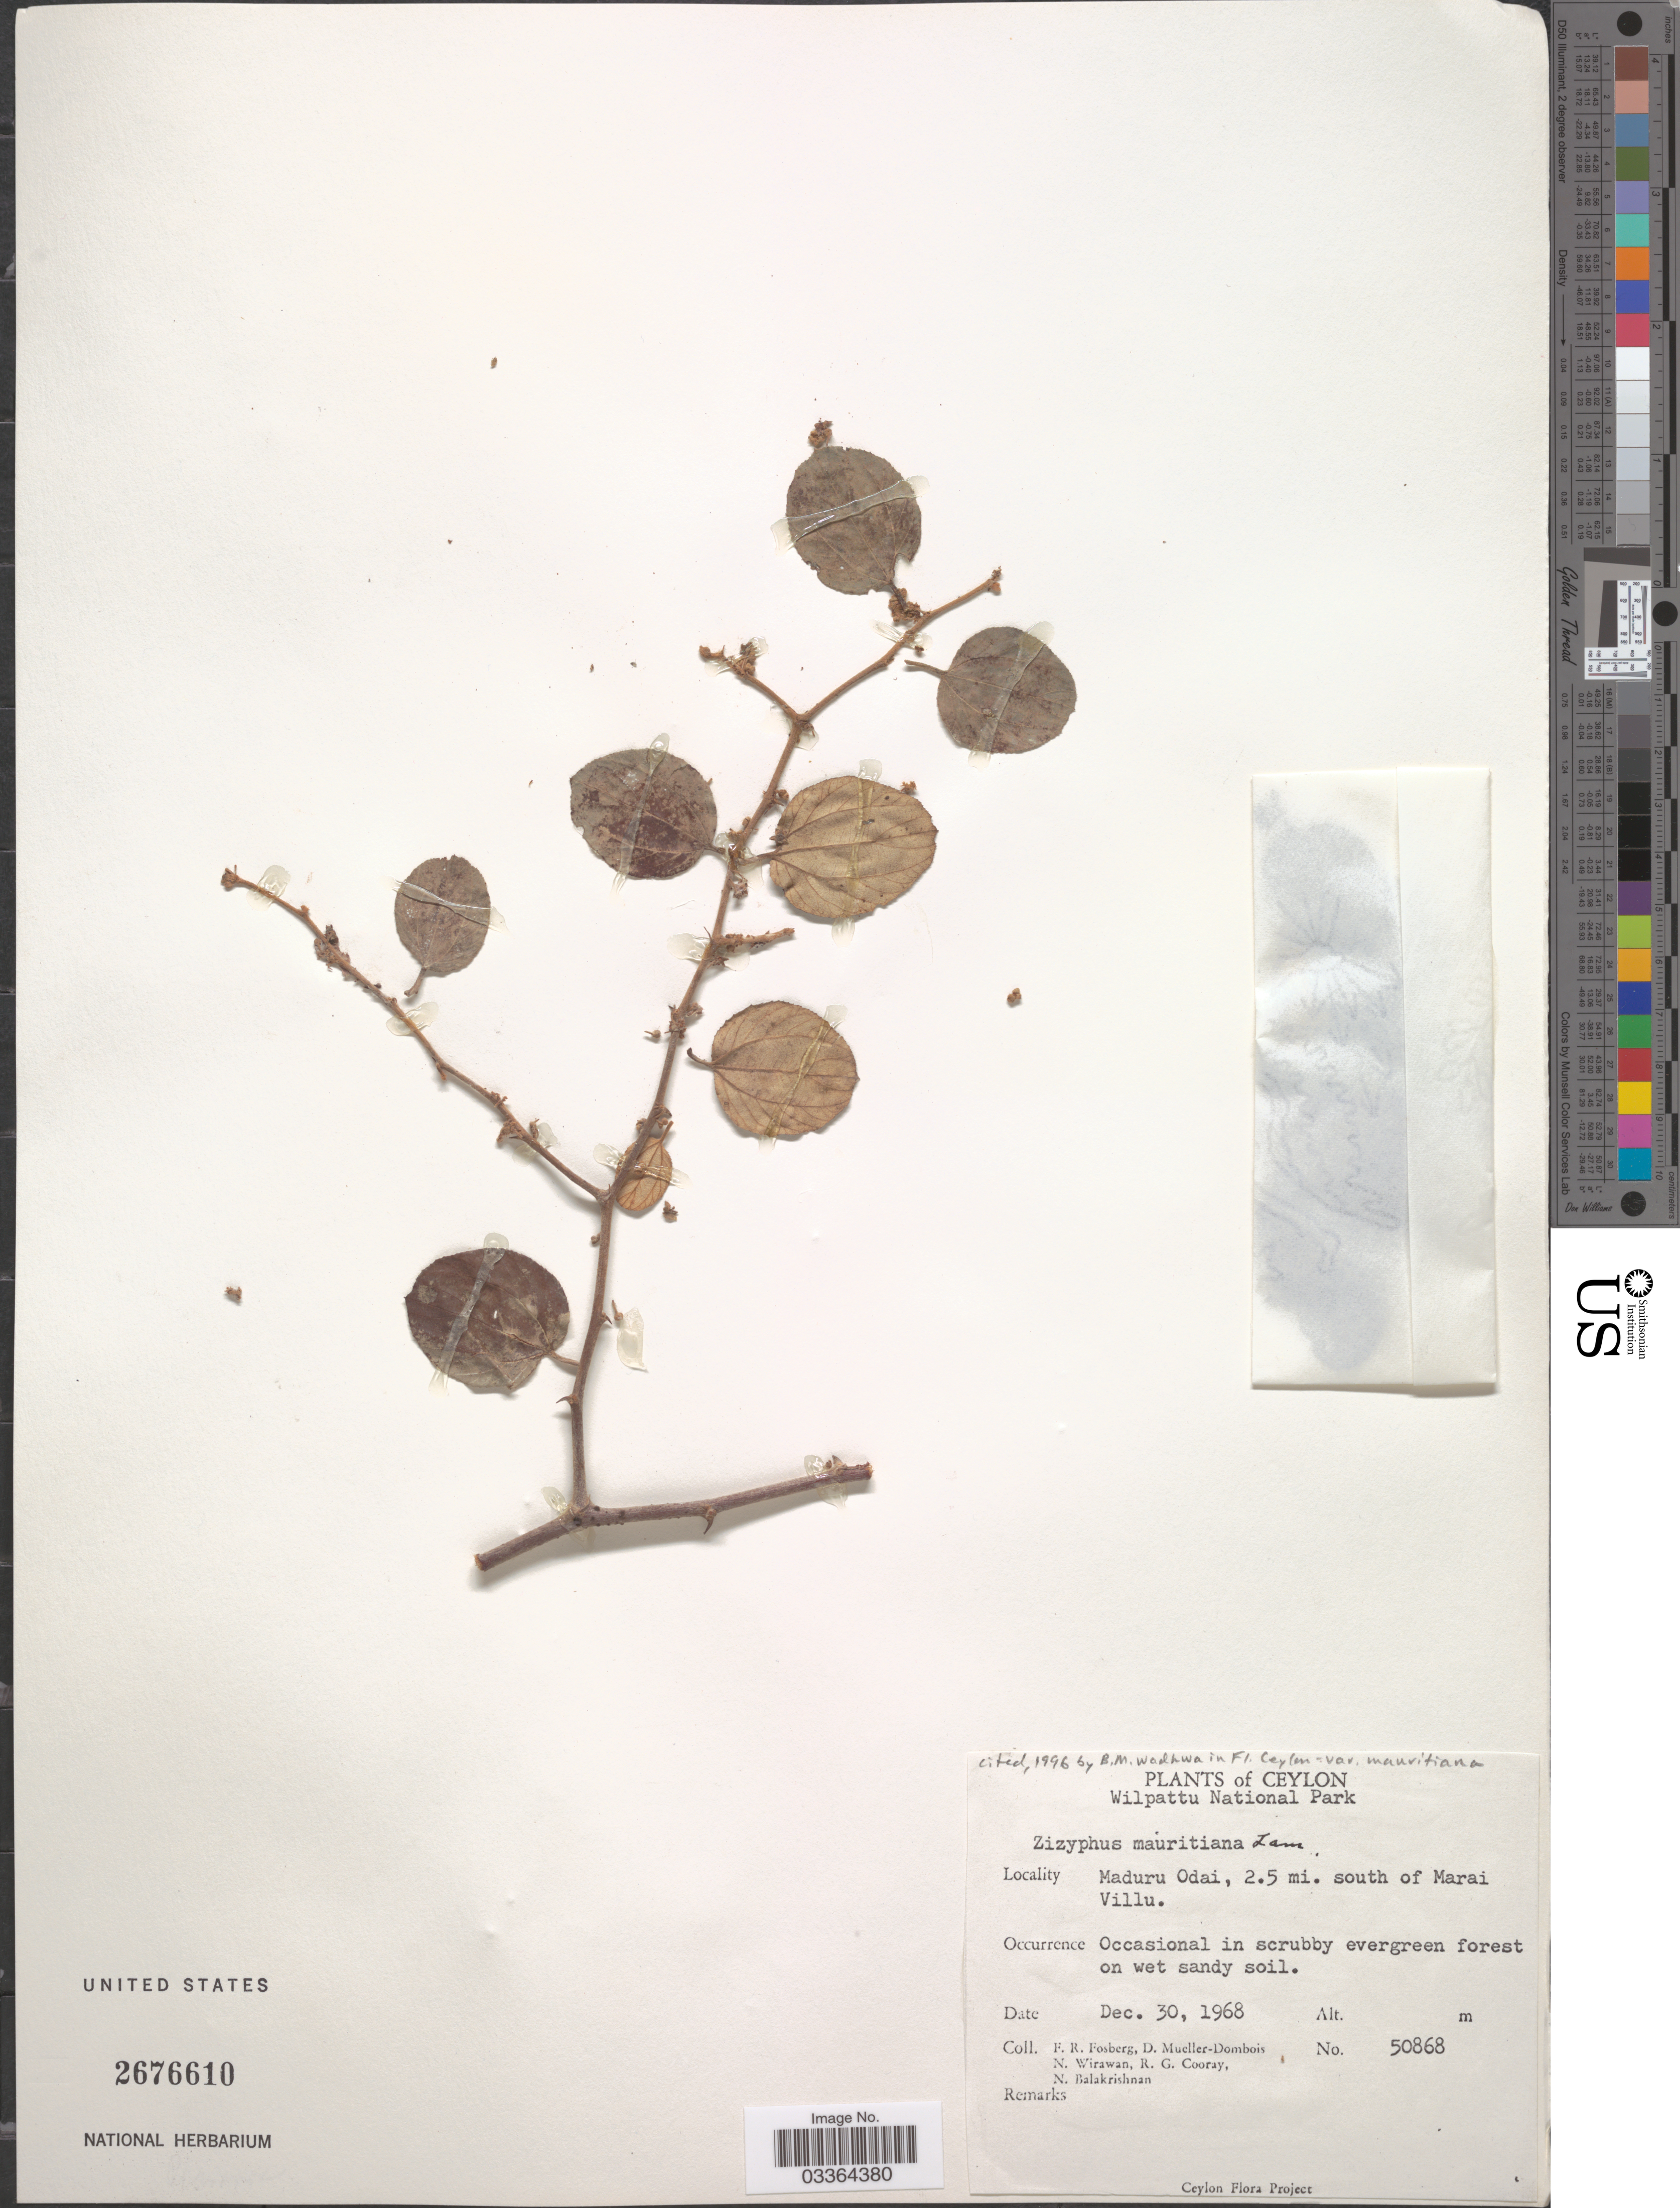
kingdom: Plantae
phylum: Tracheophyta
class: Magnoliopsida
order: Rosales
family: Rhamnaceae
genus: Ziziphus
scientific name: Ziziphus mauritiana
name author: Lam.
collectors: F. R. Fosberg, D. Mueller-Dombois, N. Wirawan, R. Cooray & N. Balakrishnan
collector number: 50868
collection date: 1968-12-30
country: Sri Lanka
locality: Ceylon. Wilpattu National Park. Maduru Odai, 2.5 mi. south of Marai Villu.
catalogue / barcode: US 2676610